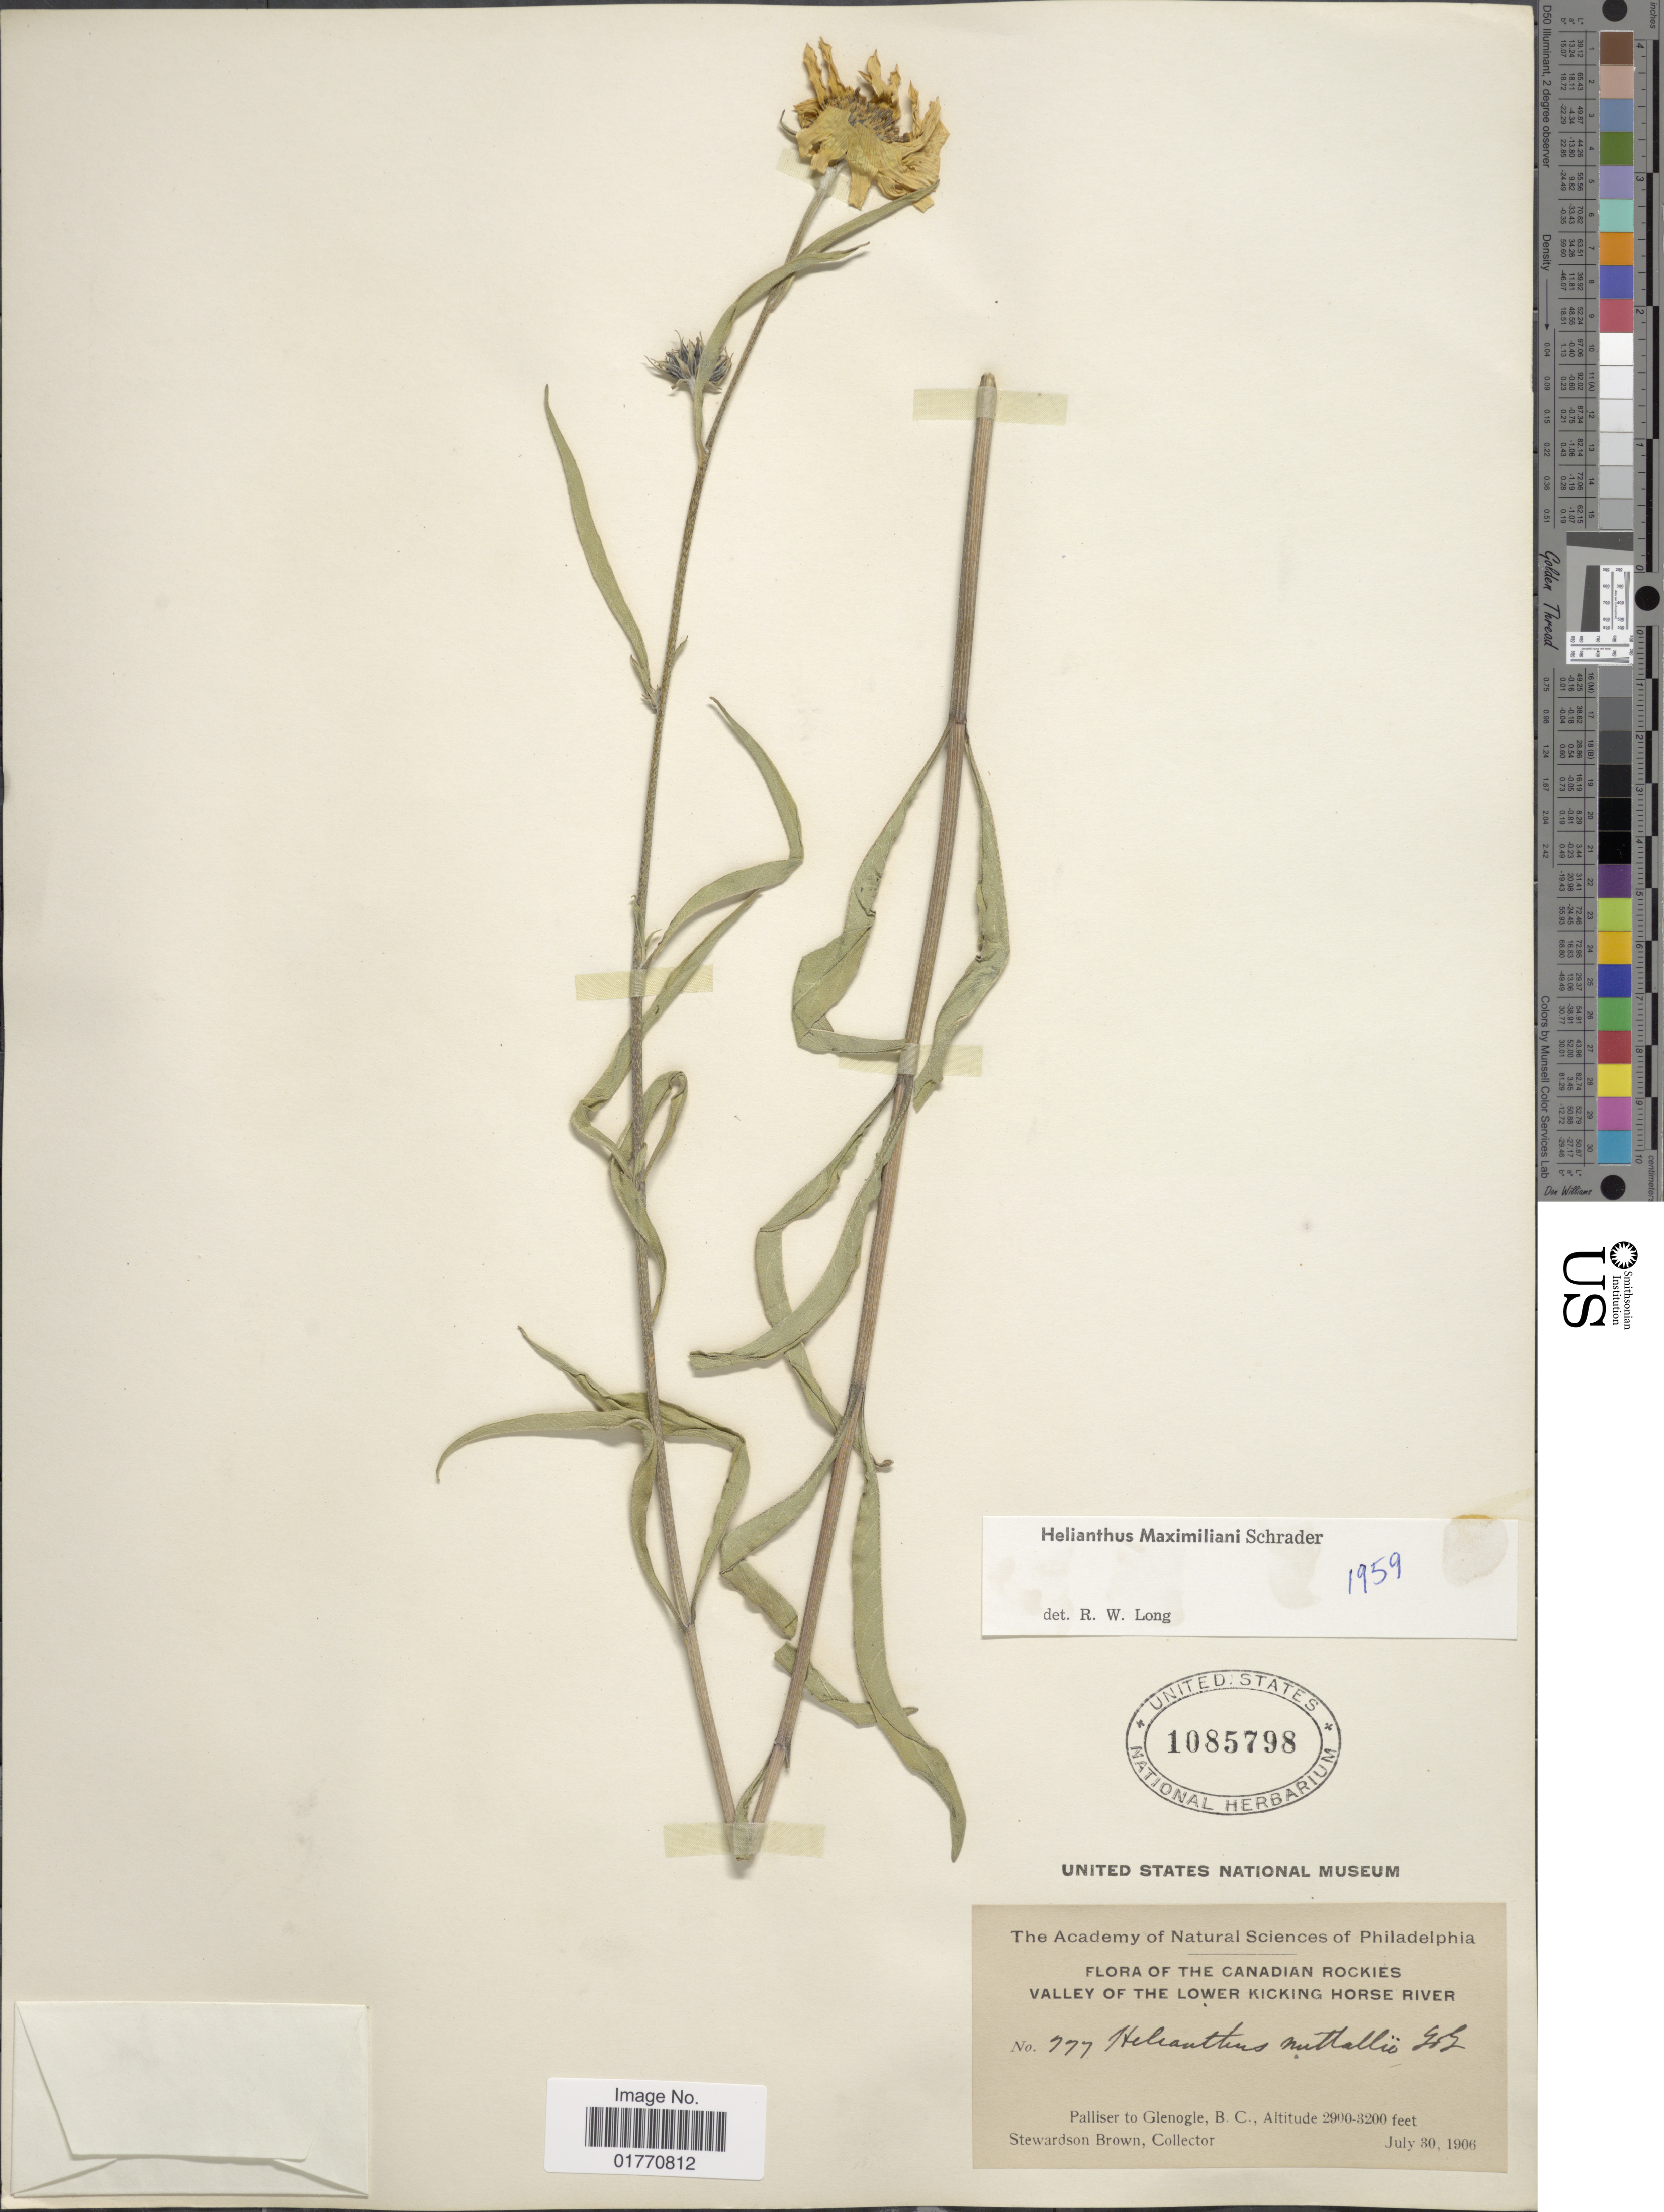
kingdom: Plantae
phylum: Tracheophyta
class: Magnoliopsida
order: Asterales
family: Asteraceae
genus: Helianthus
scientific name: Helianthus maximiliani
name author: Schrad.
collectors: S. Brown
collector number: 777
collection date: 1906-07-30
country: Canada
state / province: British Columbia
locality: The Canadian Rockies, Valley of the Lower Kicking Horse River, Palliser to Glenogle.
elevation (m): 884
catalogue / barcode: US 1085798